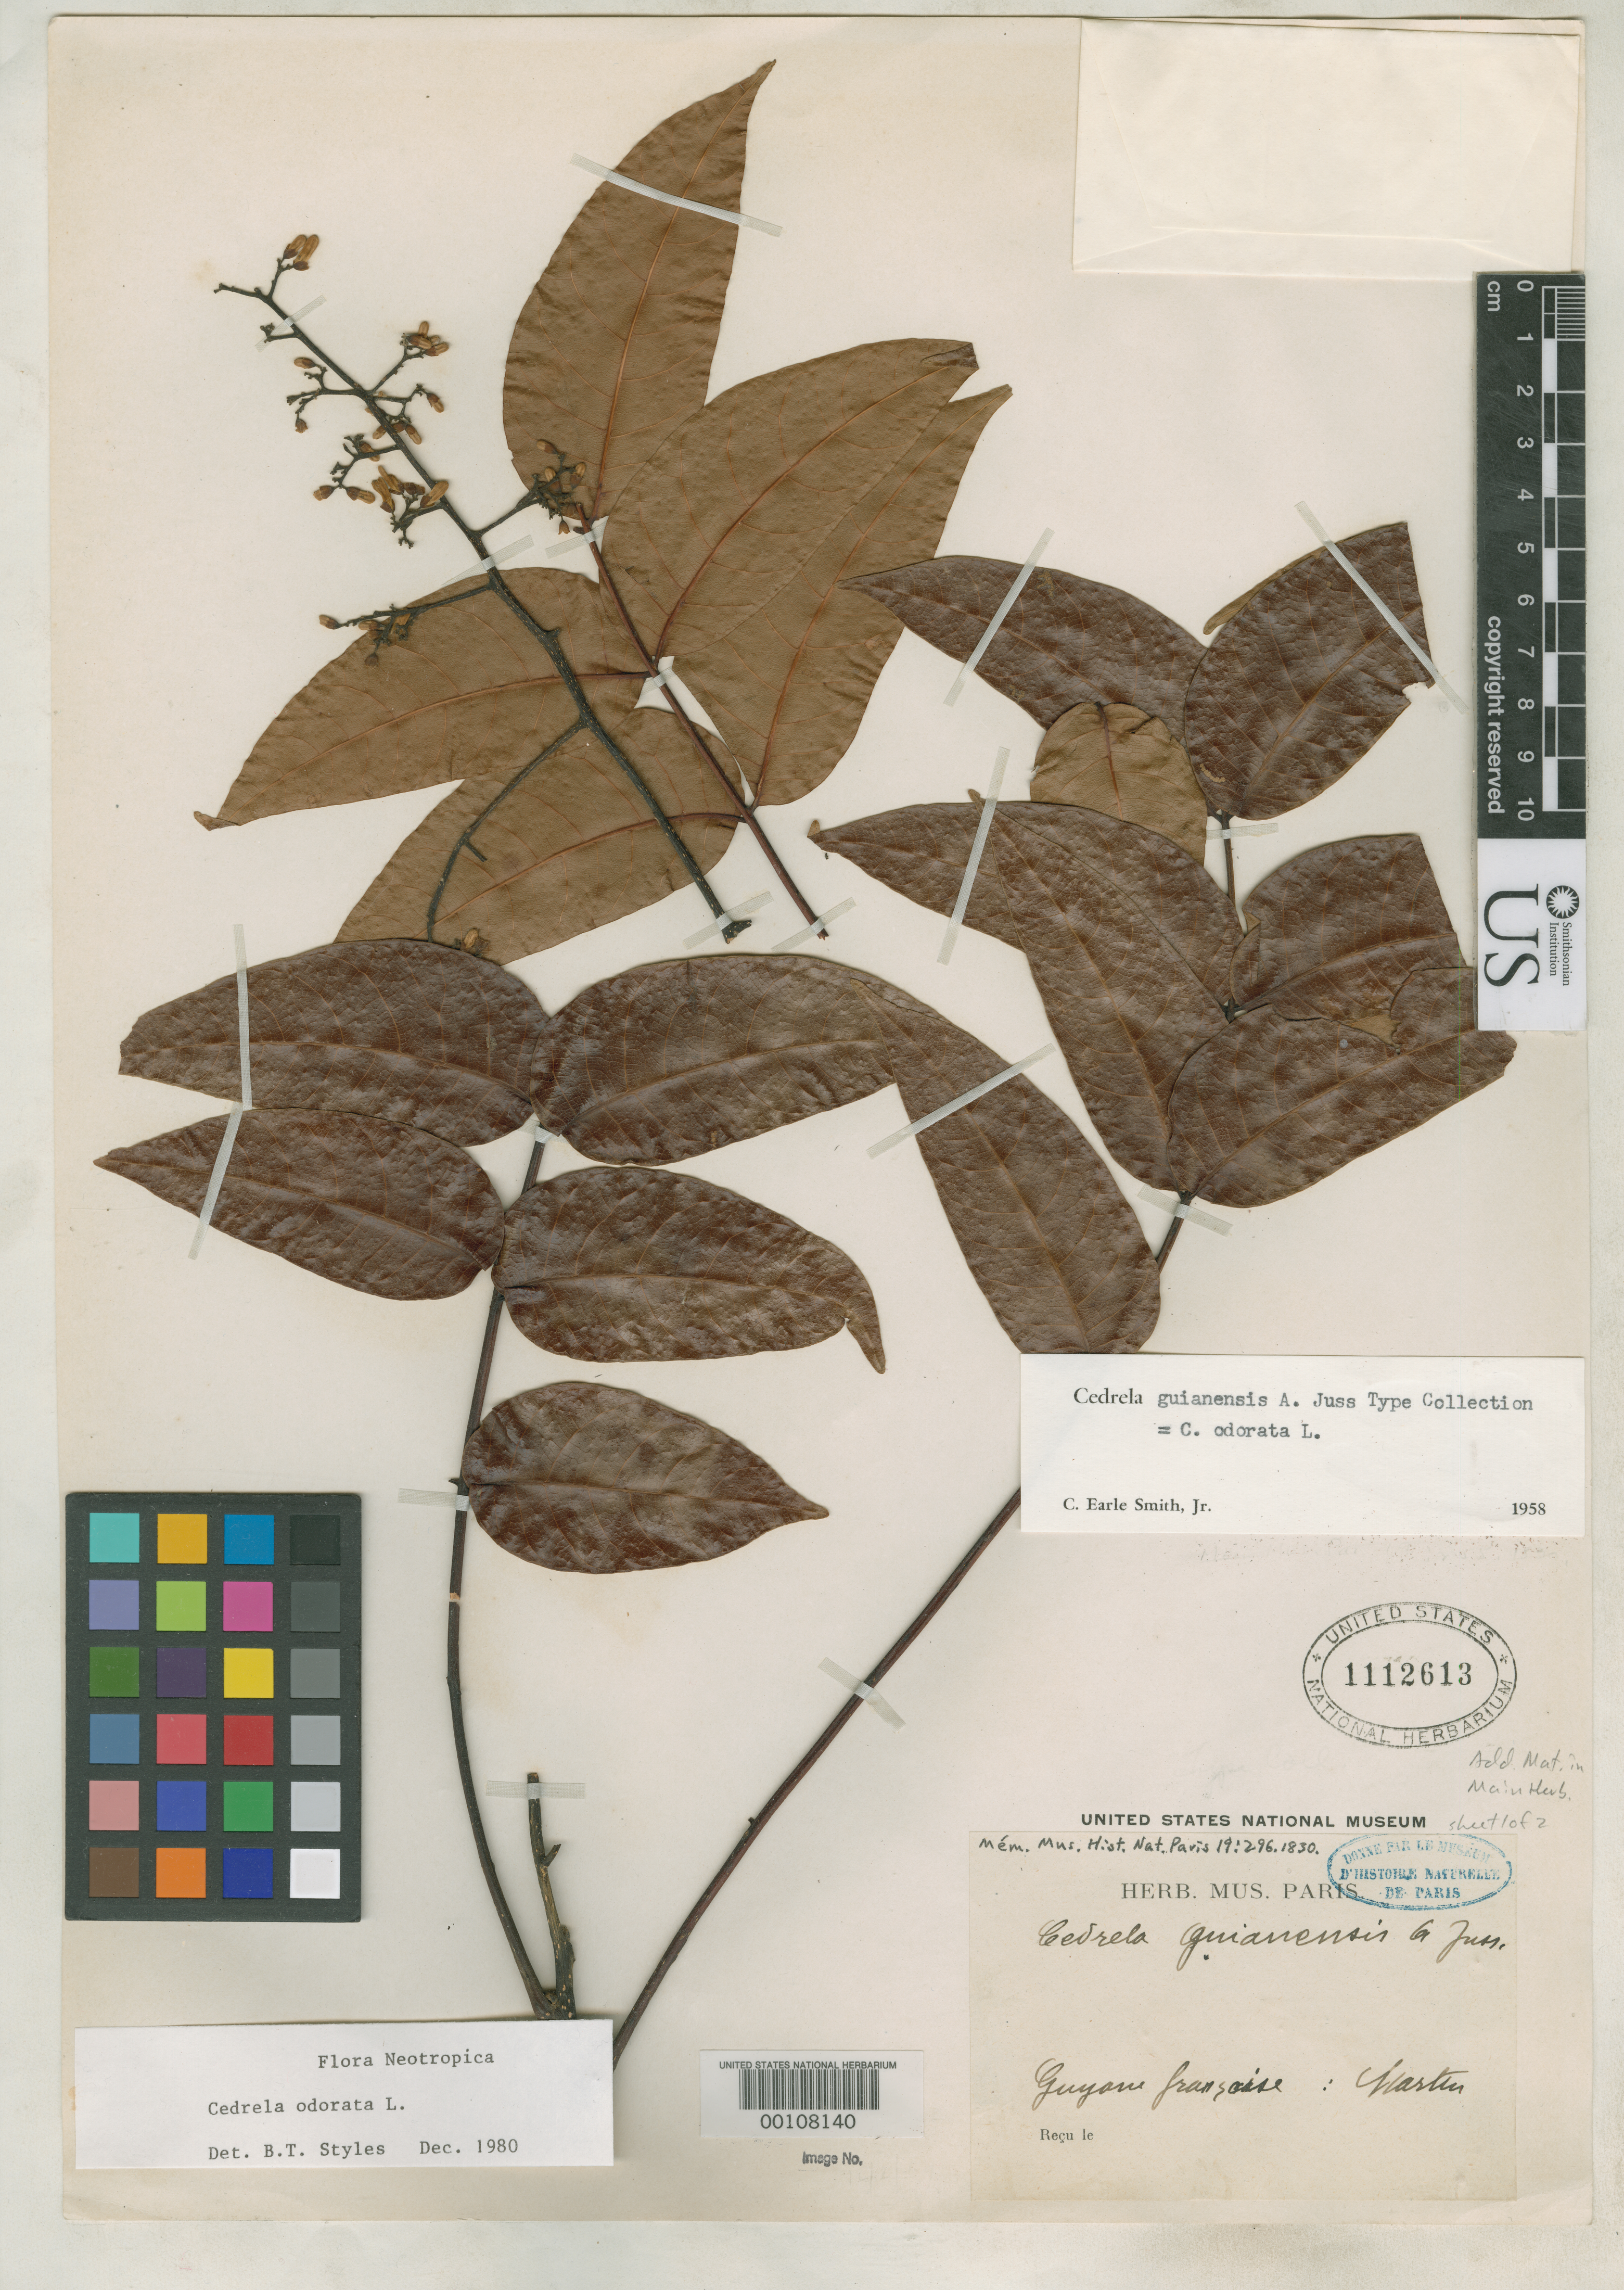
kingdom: Plantae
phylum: Tracheophyta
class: Magnoliopsida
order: Sapindales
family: Meliaceae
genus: Cedrela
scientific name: Cedrela guianensis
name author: A. Juss.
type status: Isotype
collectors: Martin, --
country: French Guiana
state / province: Cayenne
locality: Cayenne.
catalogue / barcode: US 1112613